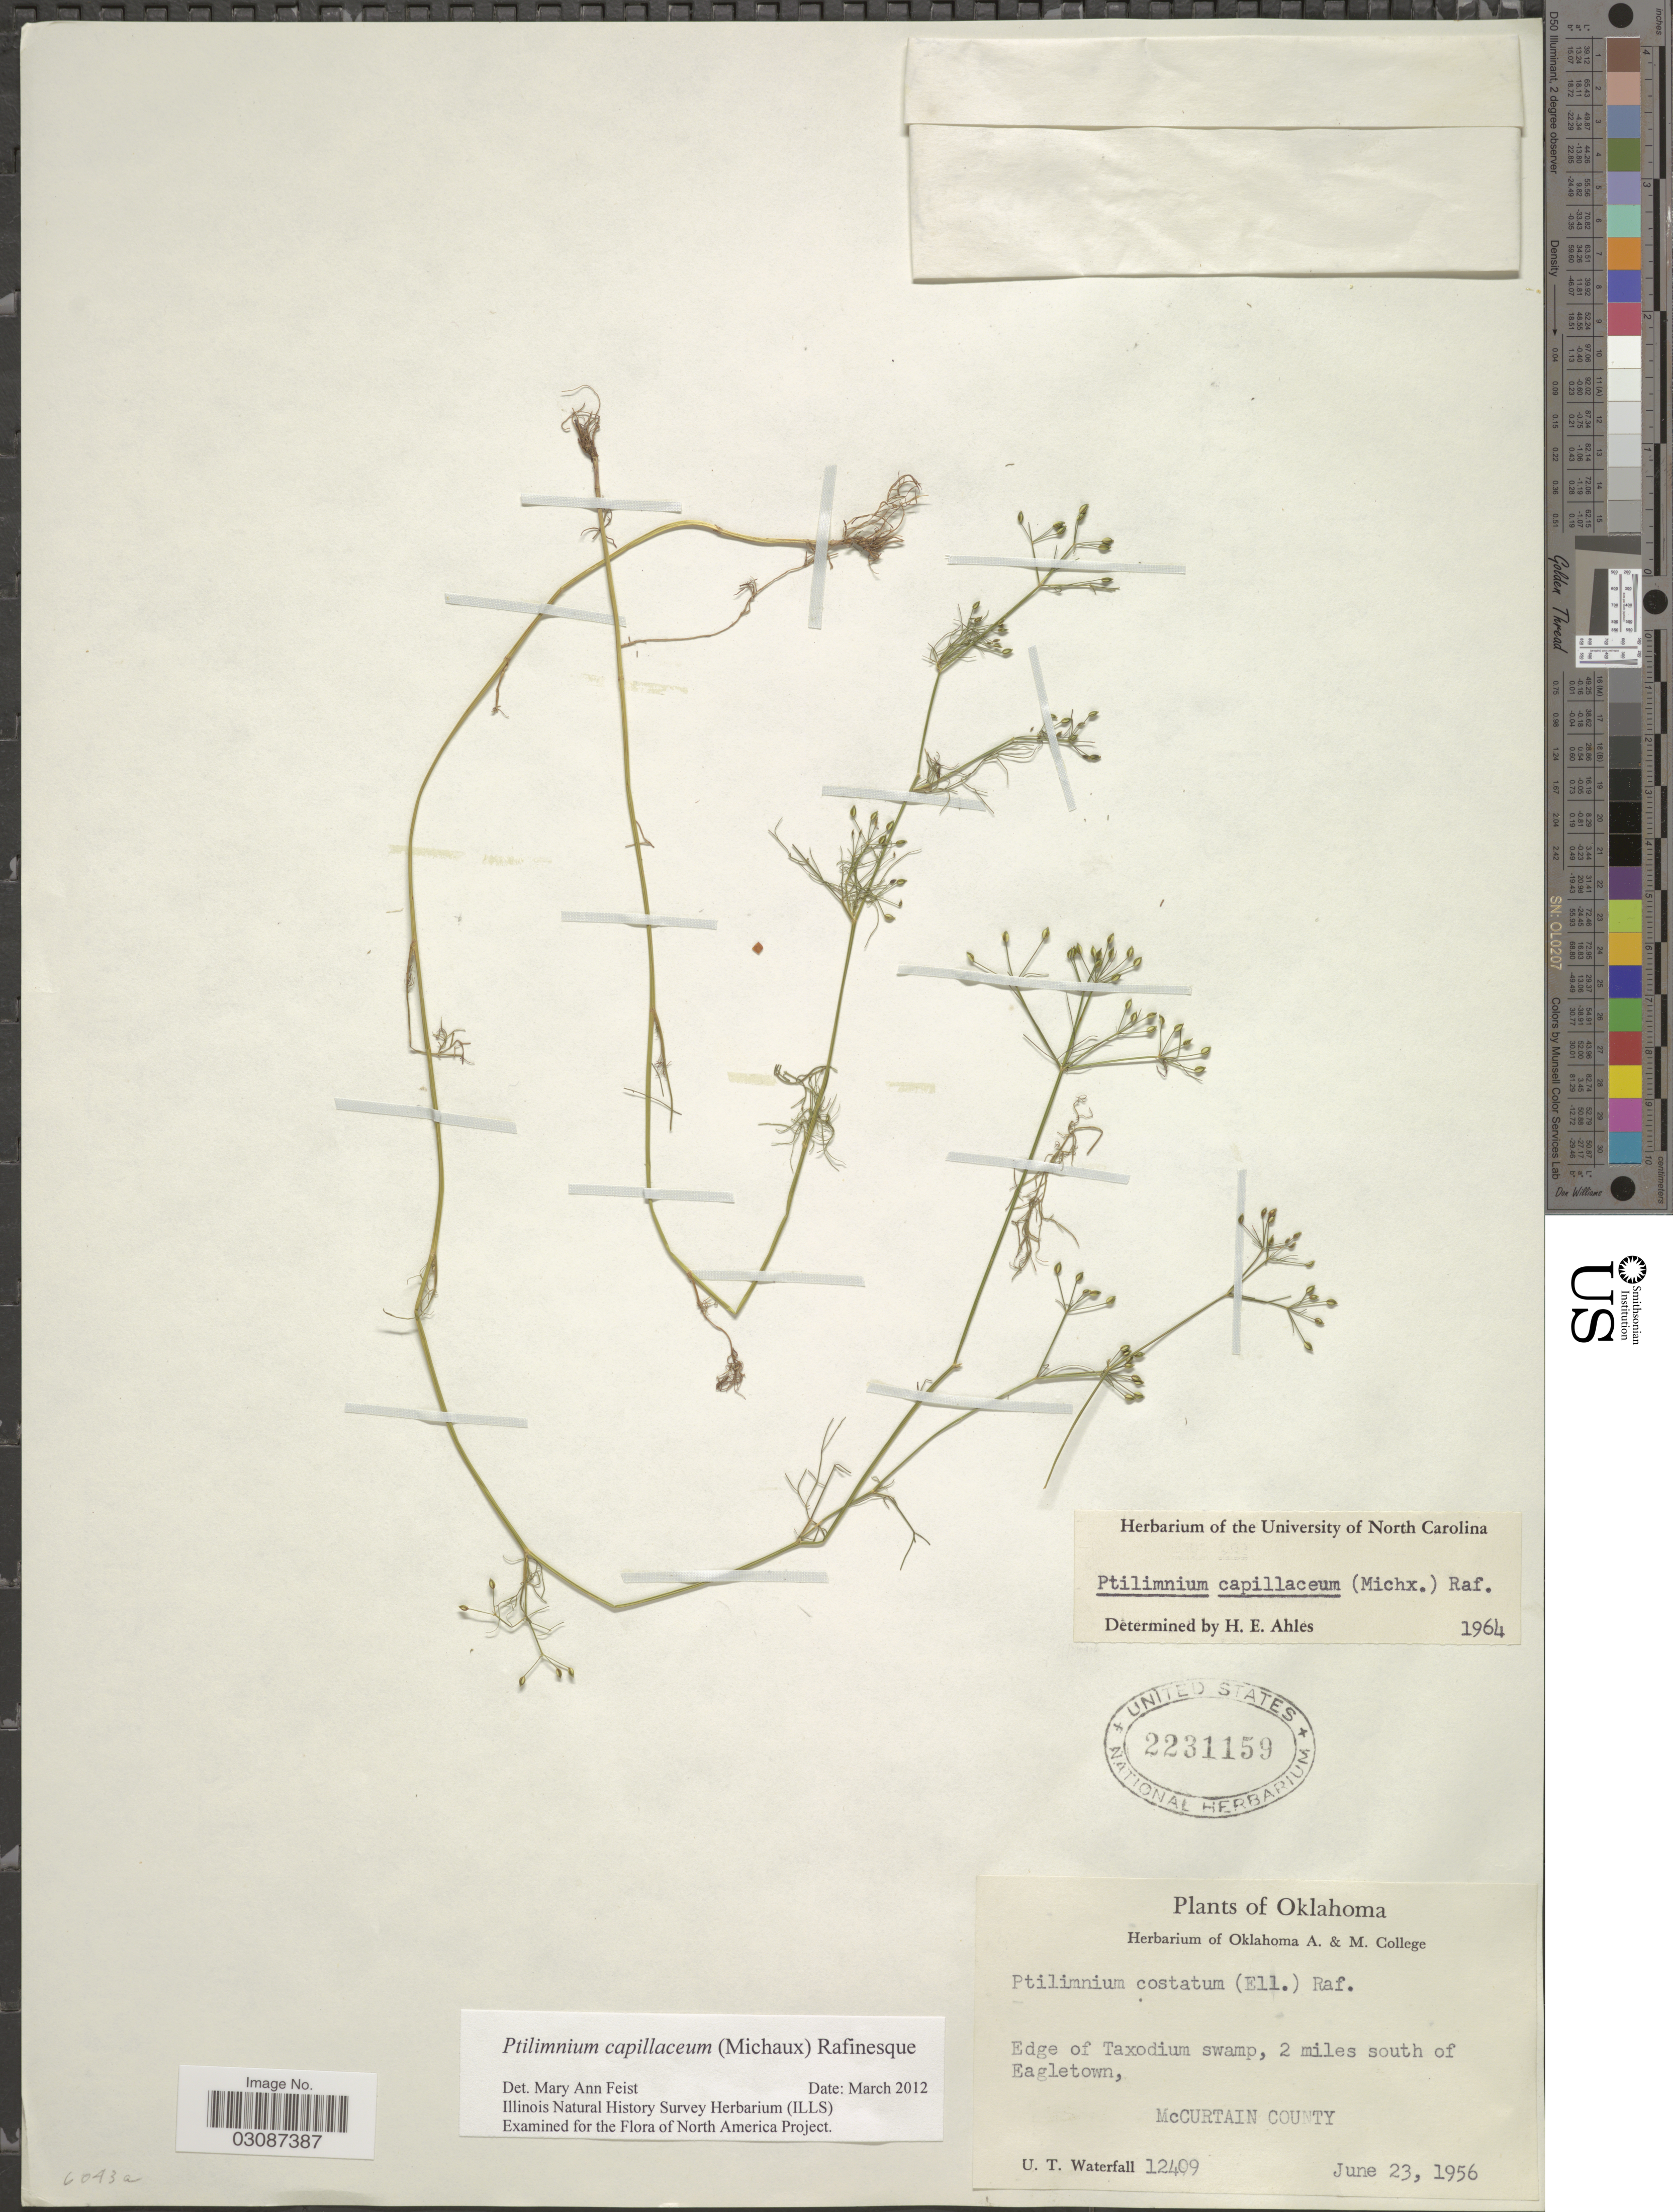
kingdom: Plantae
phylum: Tracheophyta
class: Magnoliopsida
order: Apiales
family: Apiaceae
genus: Ptilimnium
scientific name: Ptilimnium capillaceum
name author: (Michx.) Raf.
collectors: U. T. Waterfall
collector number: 12409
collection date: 1956-06-23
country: United States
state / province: Oklahoma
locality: Edge of Taxodium swamp, 2 miles south of Eagletown, McCurtain County.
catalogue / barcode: US 2231159